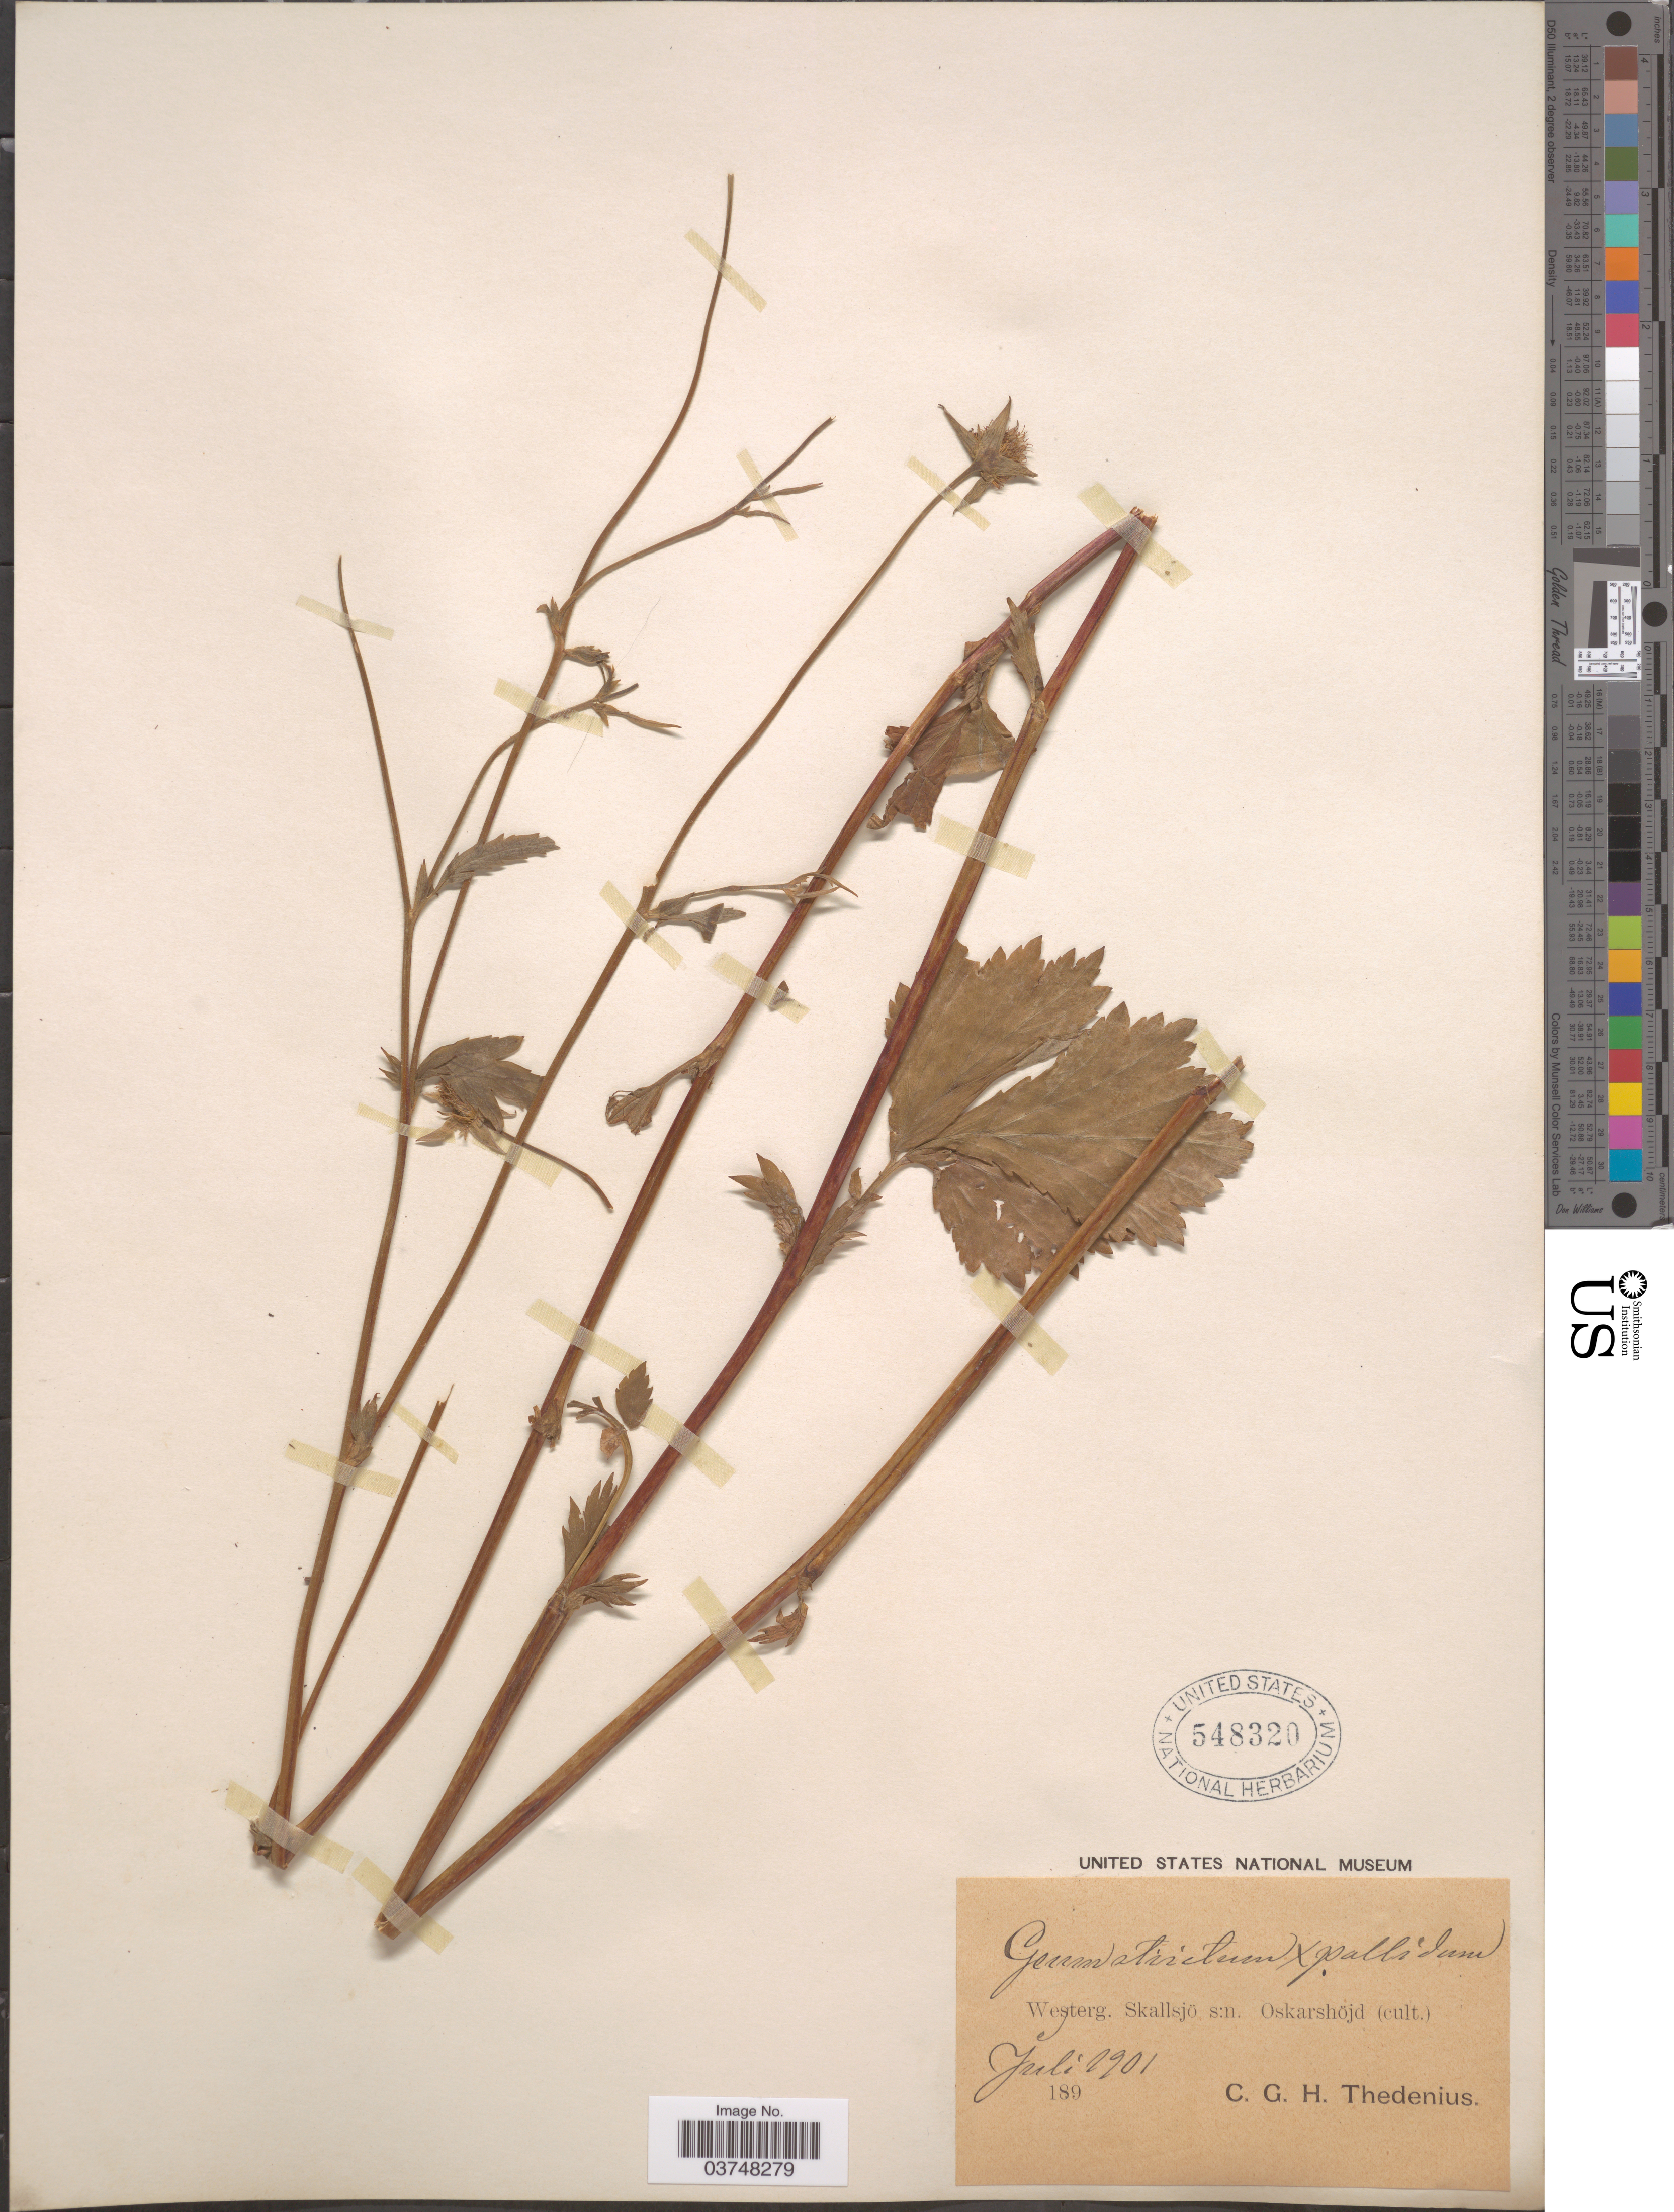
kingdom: Plantae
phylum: Tracheophyta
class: Magnoliopsida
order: Rosales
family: Rosaceae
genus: Geum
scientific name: Geum sp.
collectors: C. Thedenius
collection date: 1901-07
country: Sweden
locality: Westerg. Skallsjö s:n. Oskarshöjd.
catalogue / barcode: US 548320